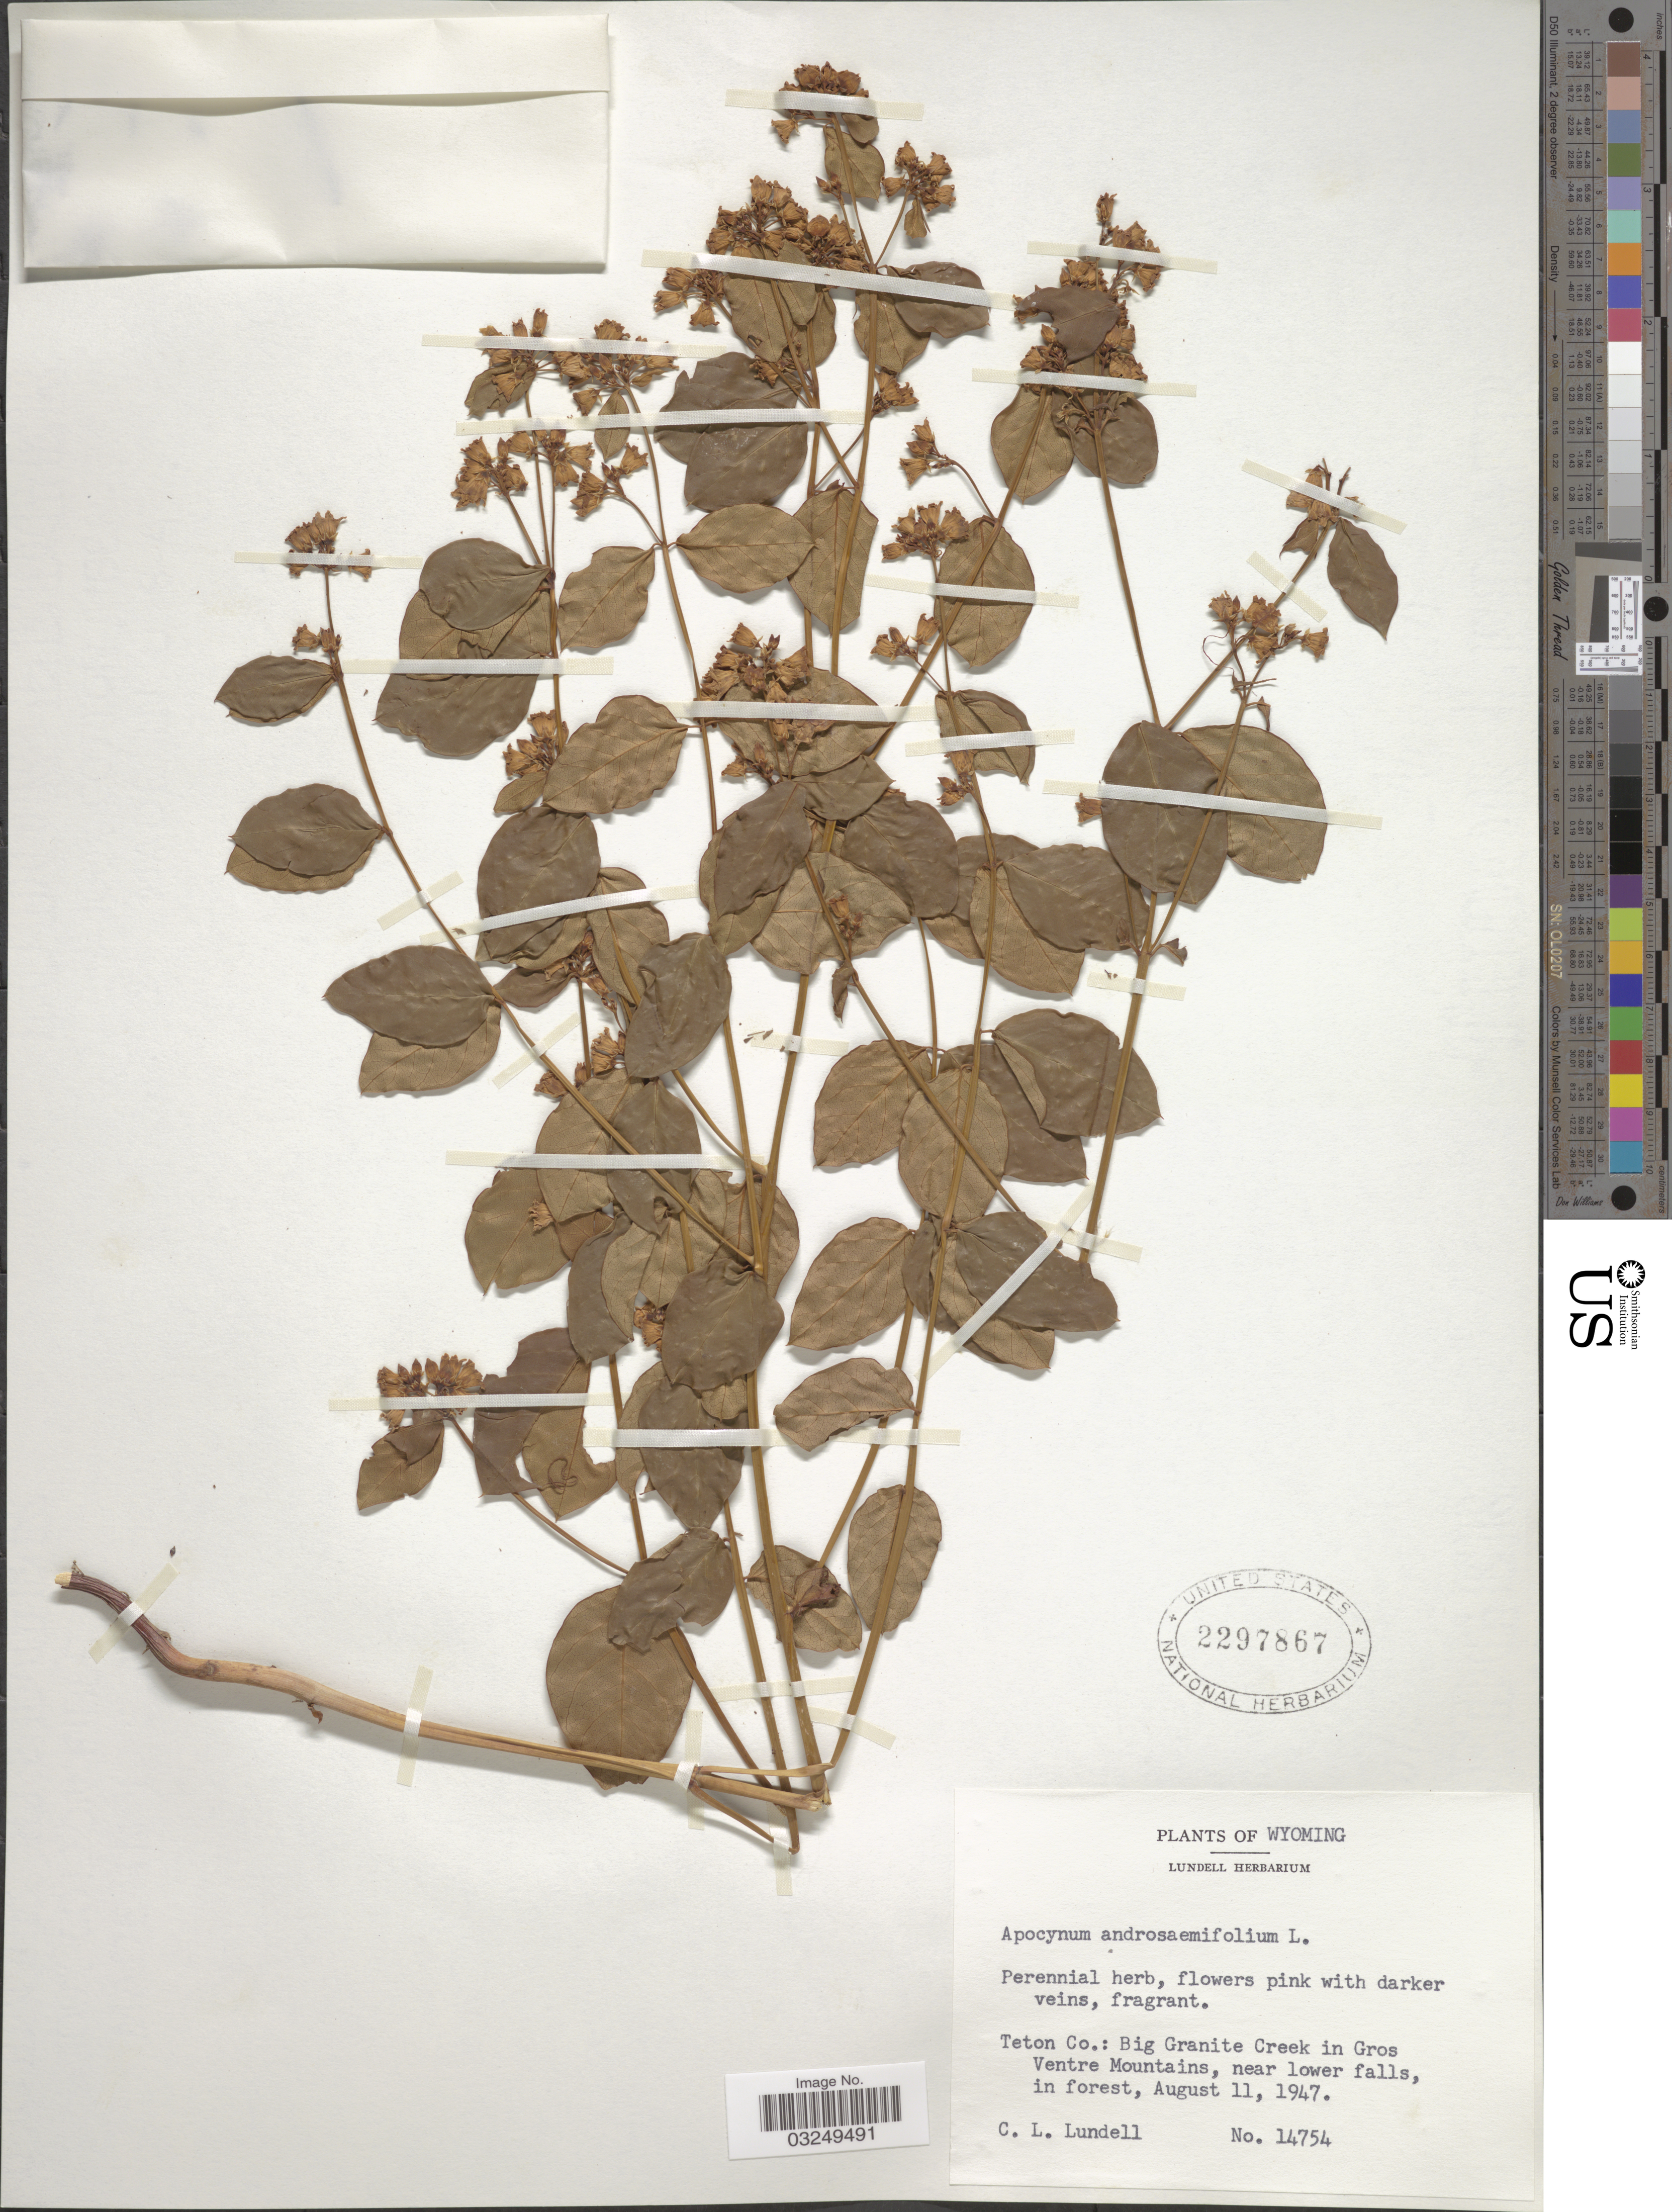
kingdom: Plantae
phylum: Tracheophyta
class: Magnoliopsida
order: Gentianales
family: Apocynaceae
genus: Apocynum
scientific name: Apocynum androsaemifolium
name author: L.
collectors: C. L. Lundell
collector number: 14754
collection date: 1947-08-11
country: United States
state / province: Wyoming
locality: Teton Co.: Big Granite Creek in Gros Ventre Mountains, near lower falls, in forest.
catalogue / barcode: US 2297867